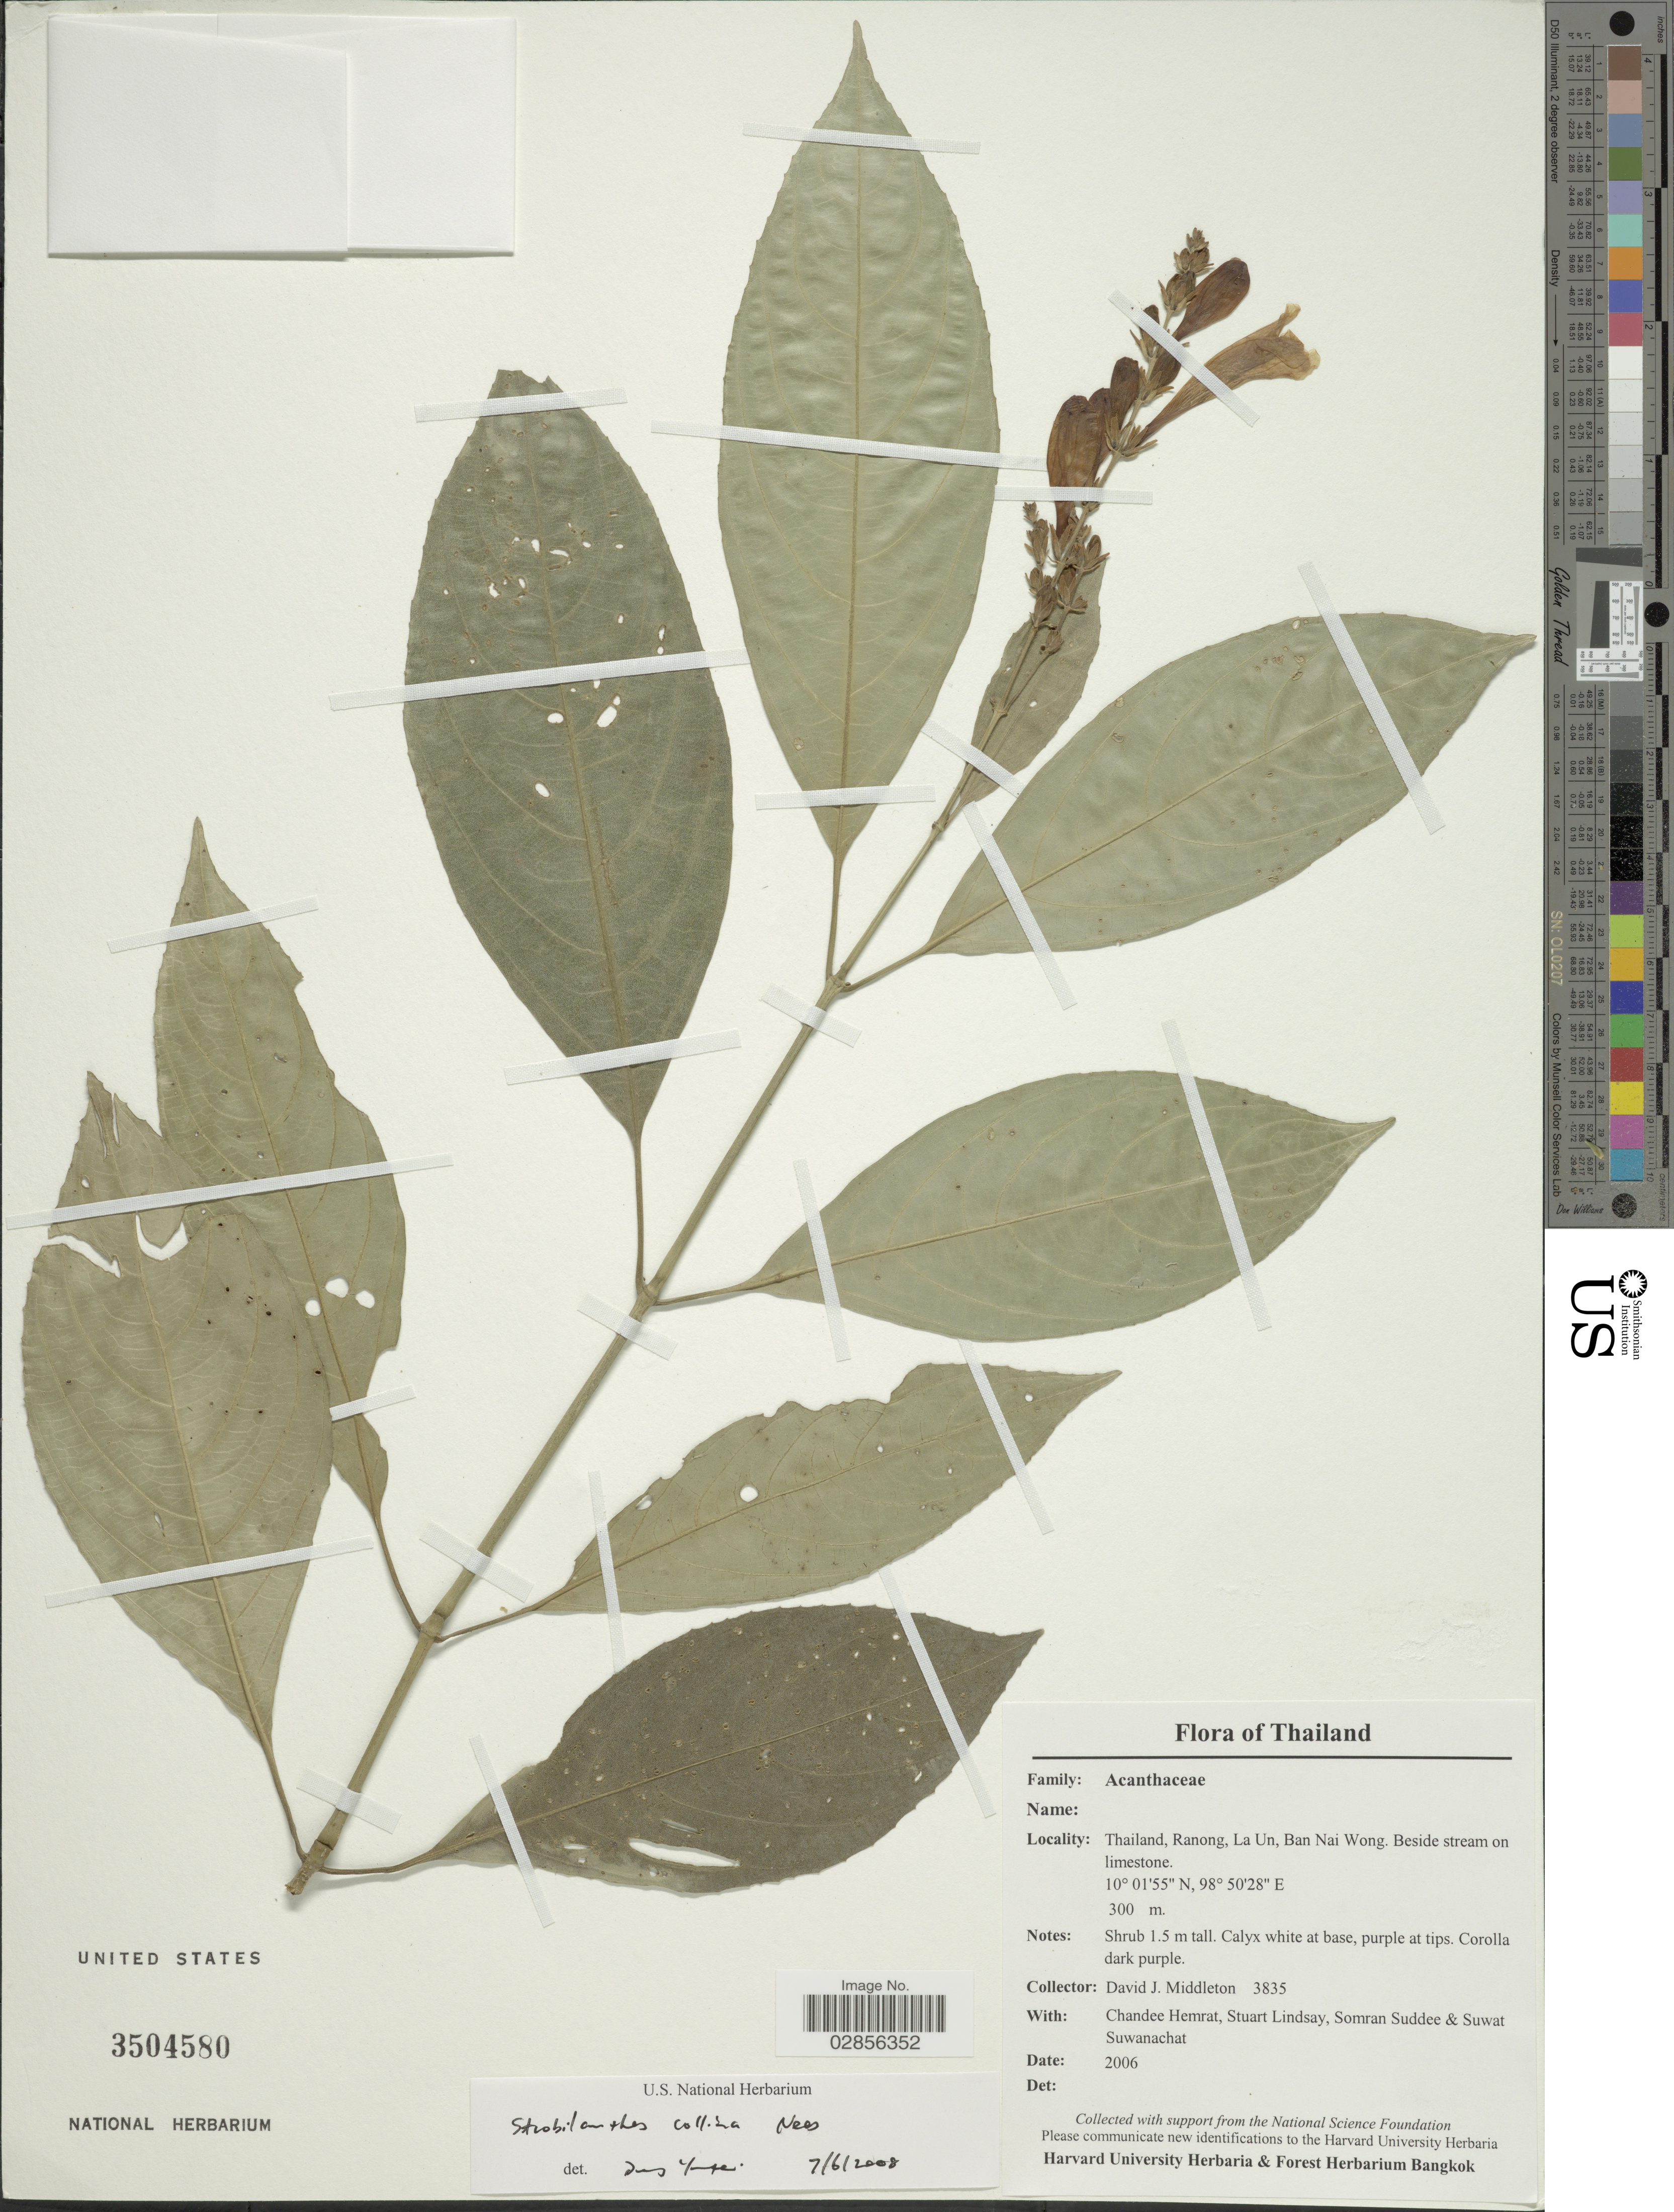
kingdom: Plantae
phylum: Tracheophyta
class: Magnoliopsida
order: Lamiales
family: Acanthaceae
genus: Strobilanthes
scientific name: Strobilanthes collina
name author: Nees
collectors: D. J. Middleton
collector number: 3835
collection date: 2006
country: Thailand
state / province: Ranong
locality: La Un, Ban Nai Wong.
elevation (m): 300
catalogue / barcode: US 3504580